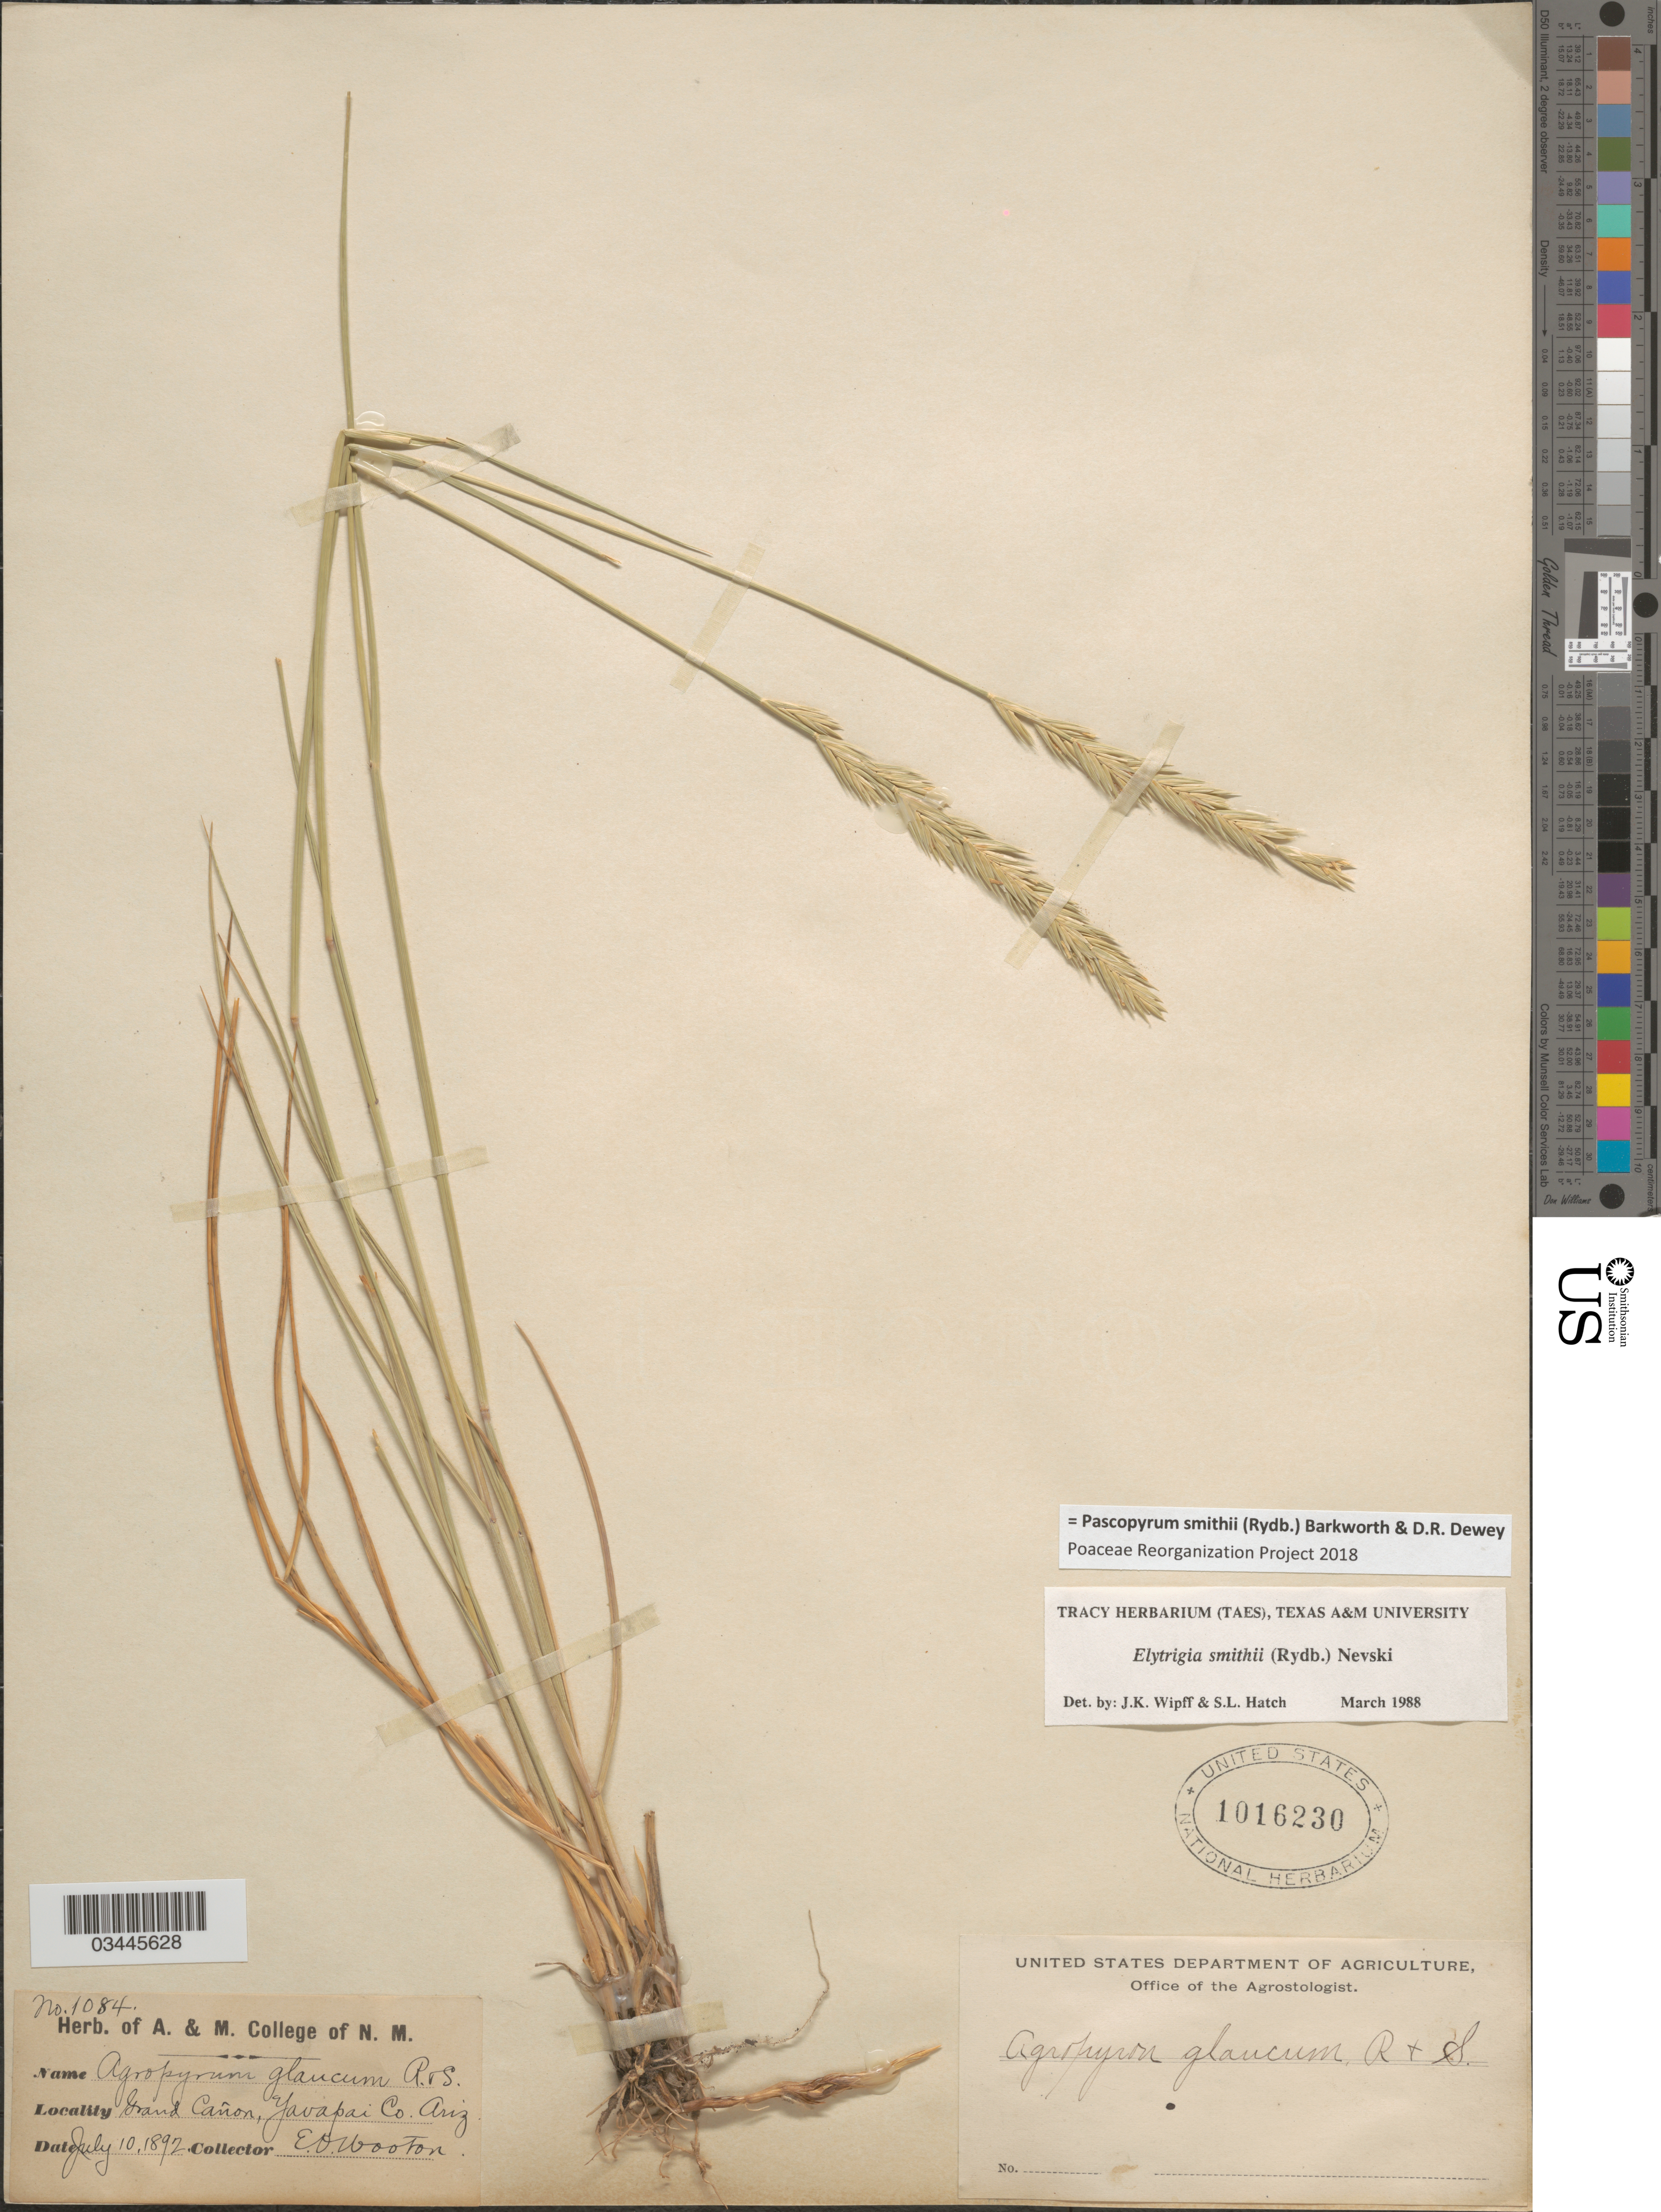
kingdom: Plantae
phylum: Tracheophyta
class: Liliopsida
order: Poales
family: Poaceae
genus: Pascopyrum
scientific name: Pascopyrum smithii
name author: (Rydb.) Barkworth & Dewey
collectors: E. O. Wooton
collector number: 1084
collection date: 1892-07-10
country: United States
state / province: Arizona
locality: Grand Cañon, Yavapai Co.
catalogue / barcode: US 1016230